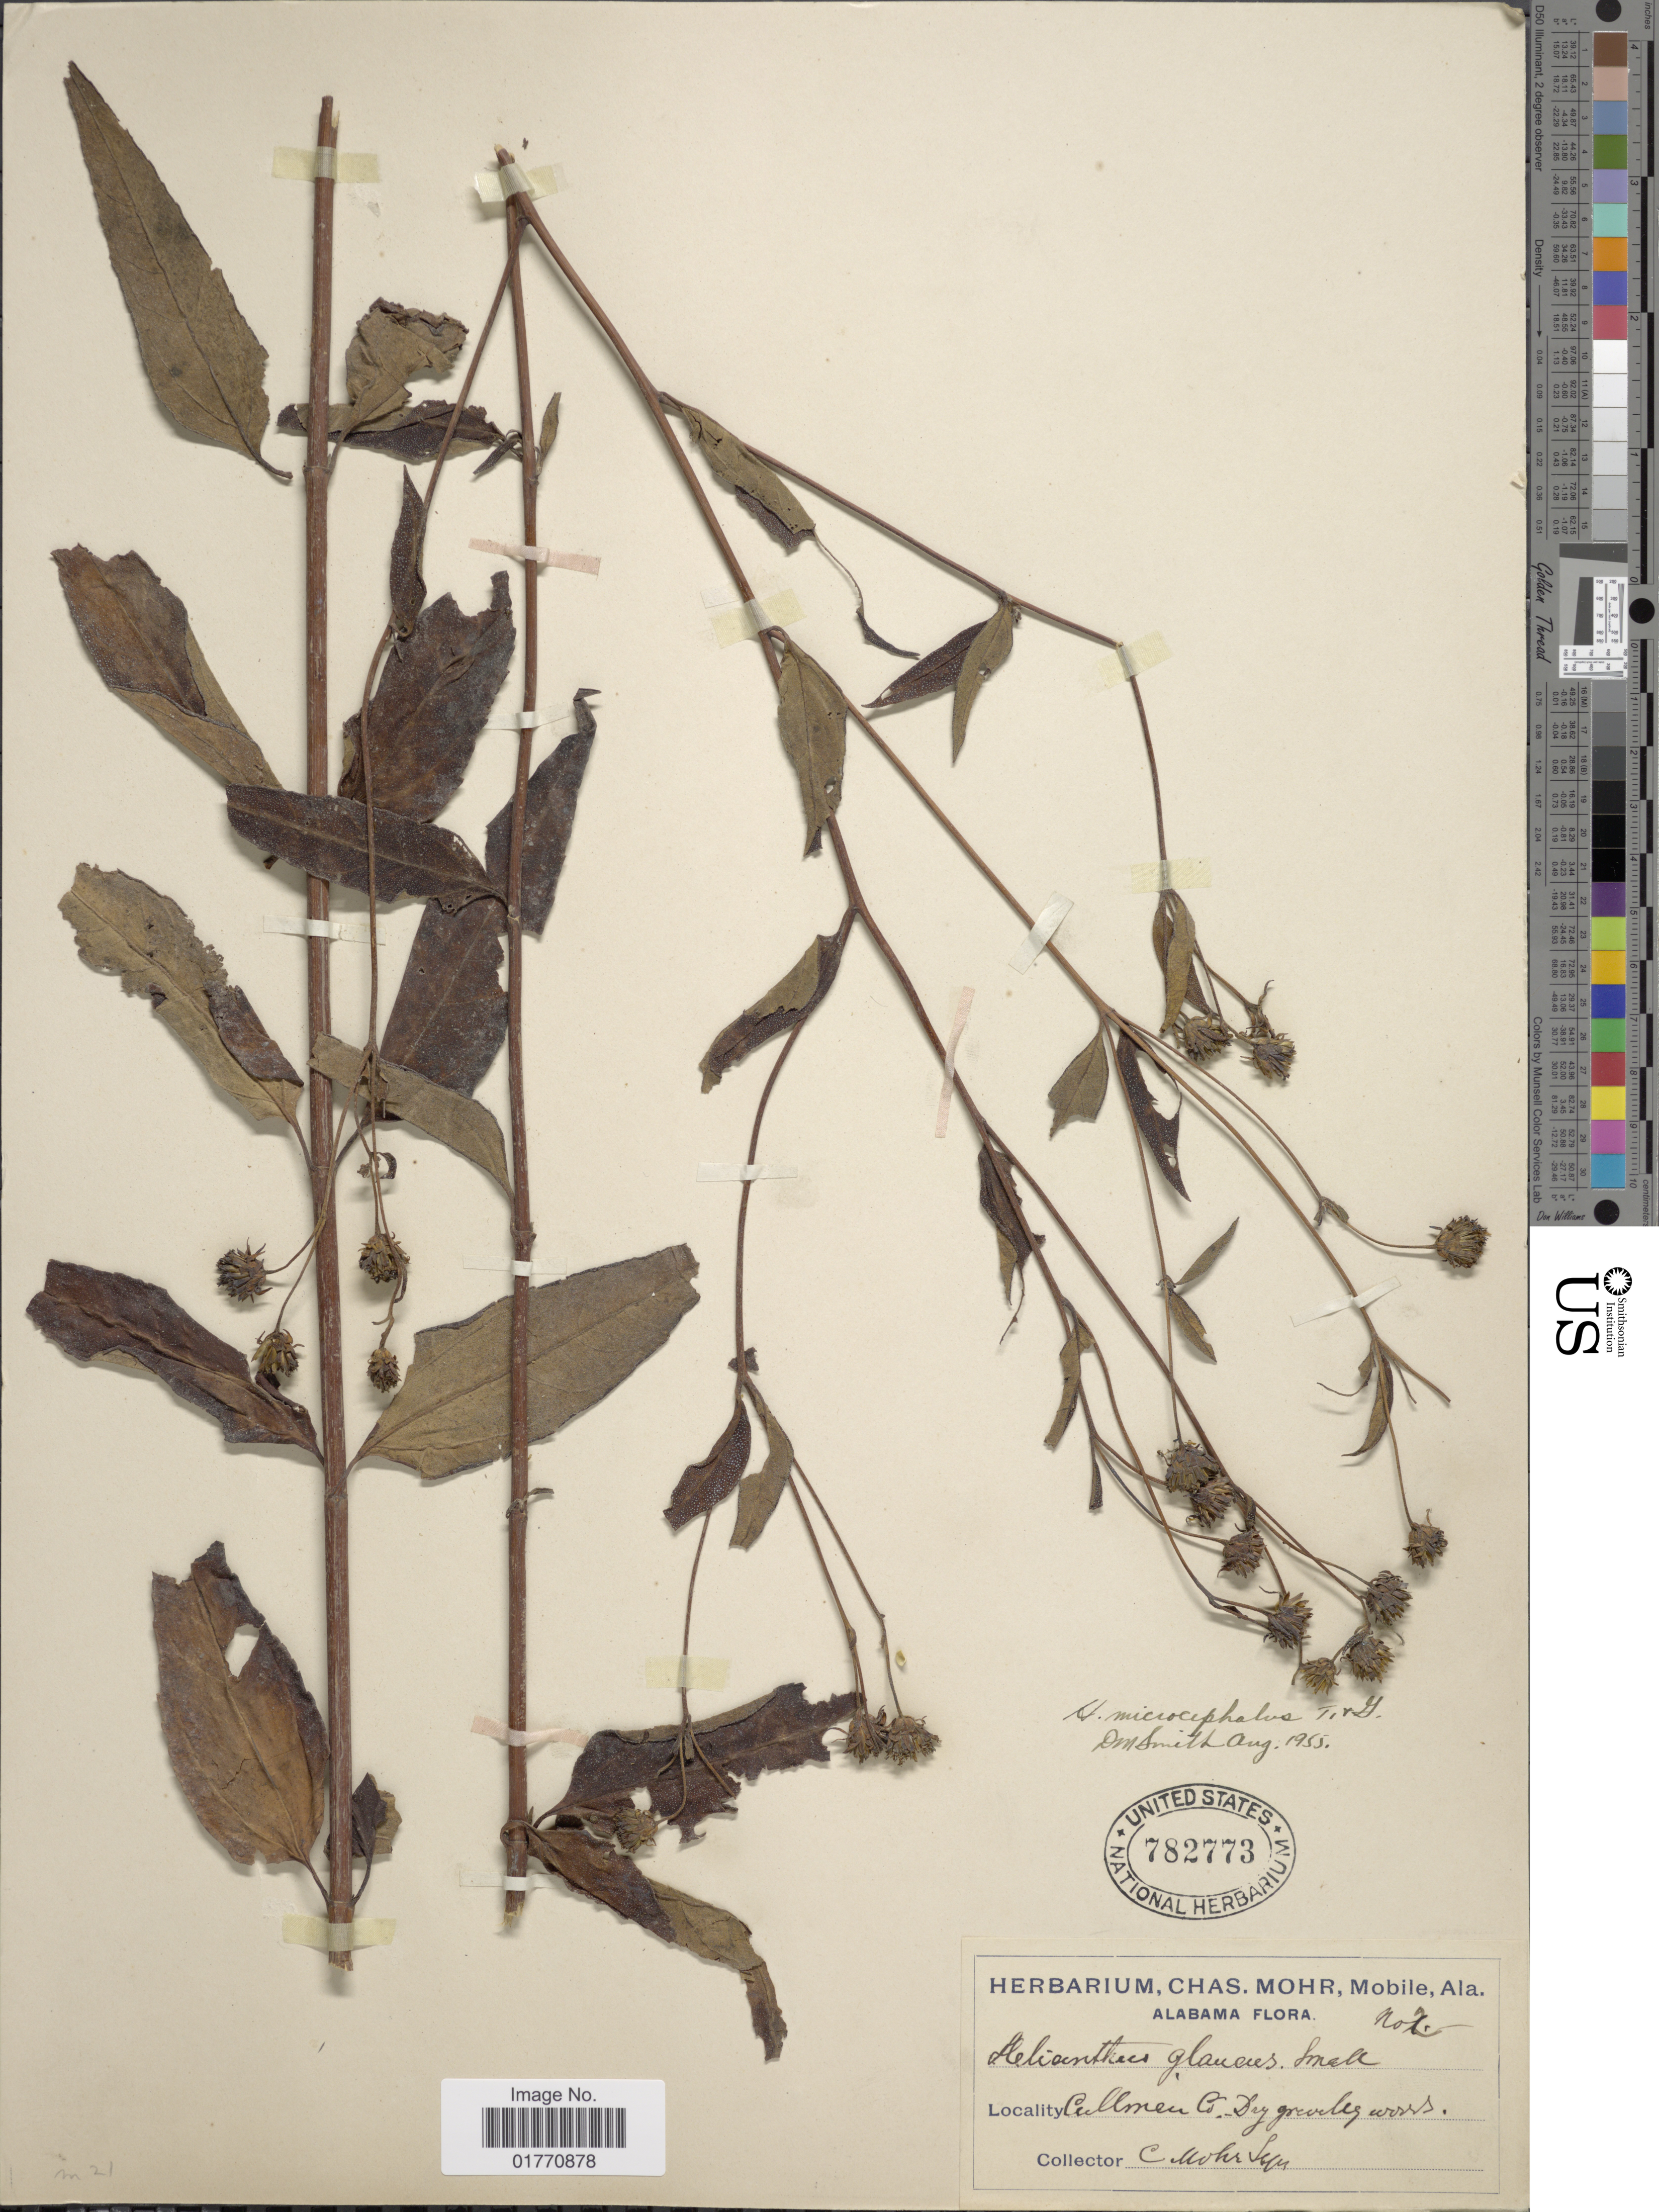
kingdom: Plantae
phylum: Tracheophyta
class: Magnoliopsida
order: Asterales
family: Asteraceae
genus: Helianthus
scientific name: Helianthus microcephalus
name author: Torr. & A. Gray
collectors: Mohr, C. T. (herbarium)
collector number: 2*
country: United States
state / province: Alabama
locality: Cullman Co.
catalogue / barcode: US 782773